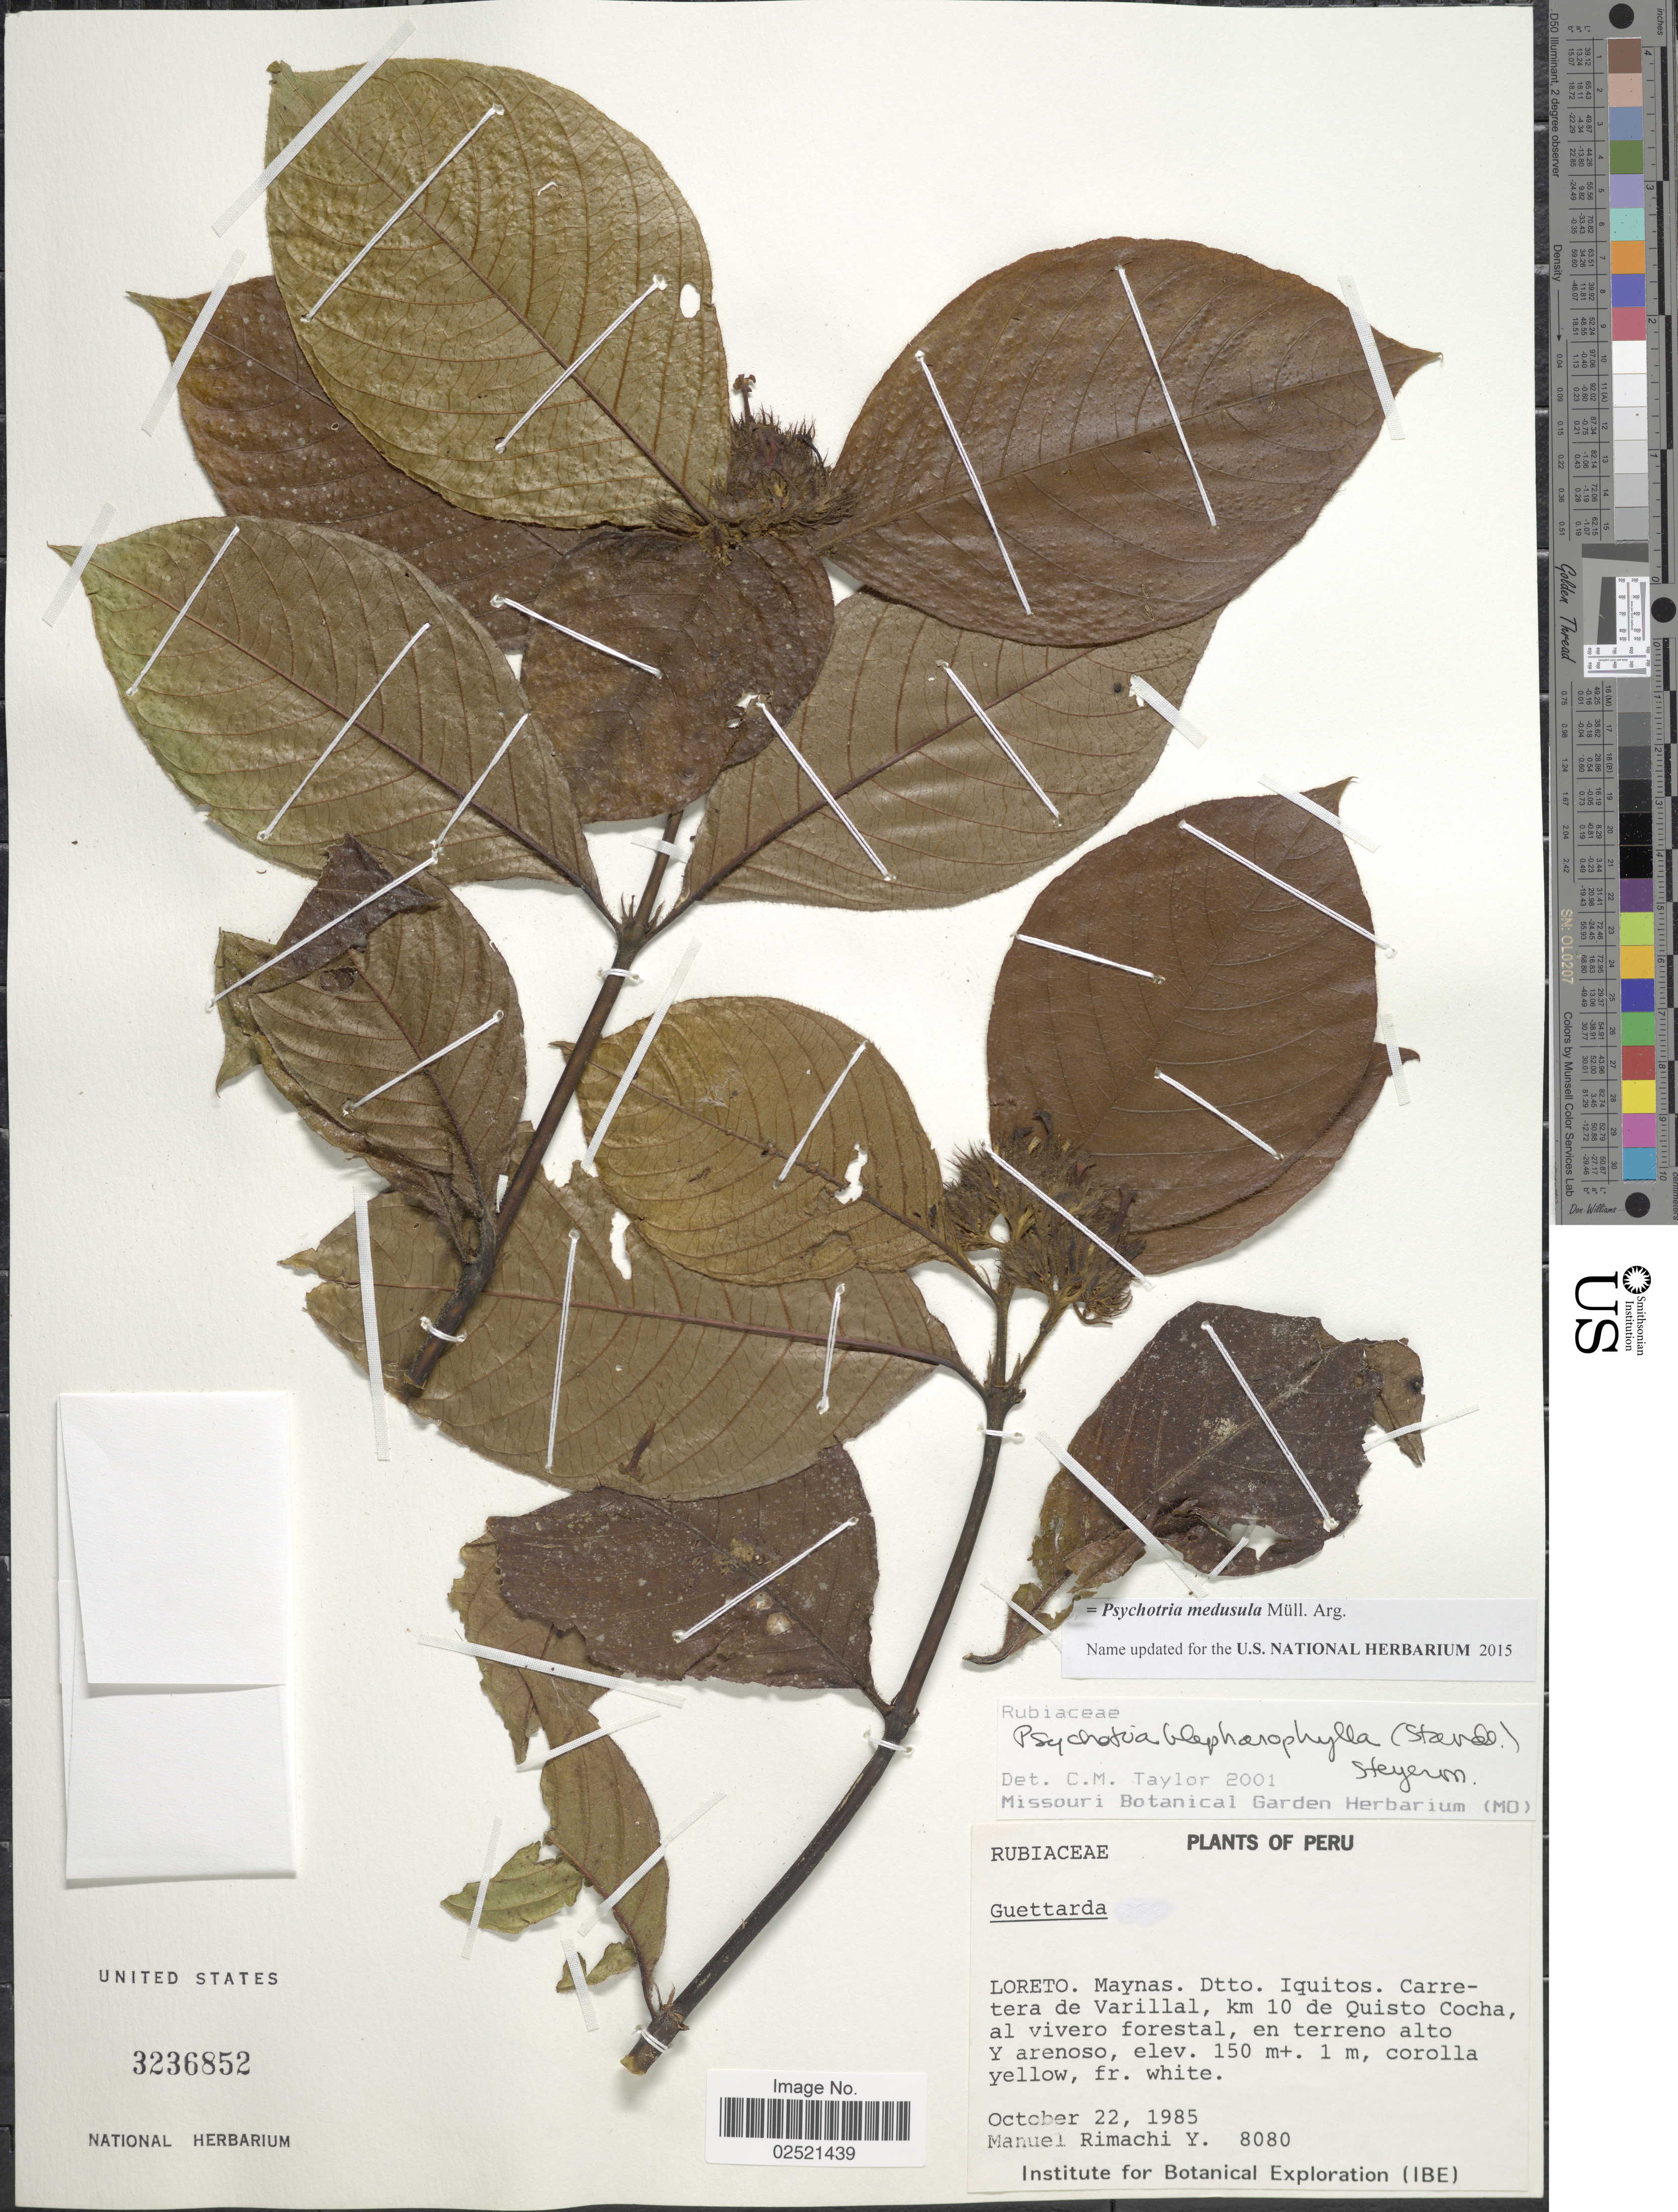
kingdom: Plantae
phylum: Tracheophyta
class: Magnoliopsida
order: Gentianales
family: Rubiaceae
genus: Psychotria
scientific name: Psychotria medusula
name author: Müll. Arg.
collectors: M. Rimachi Y.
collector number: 8080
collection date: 1985-10-22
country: Peru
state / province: Loreto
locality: Maynas, Dtto. Iquitos, Carretera de Varillal, km 10 de Quisto Cocha, al vivero forestal, en terreno alto y arenoso.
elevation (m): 150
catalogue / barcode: US 3236852